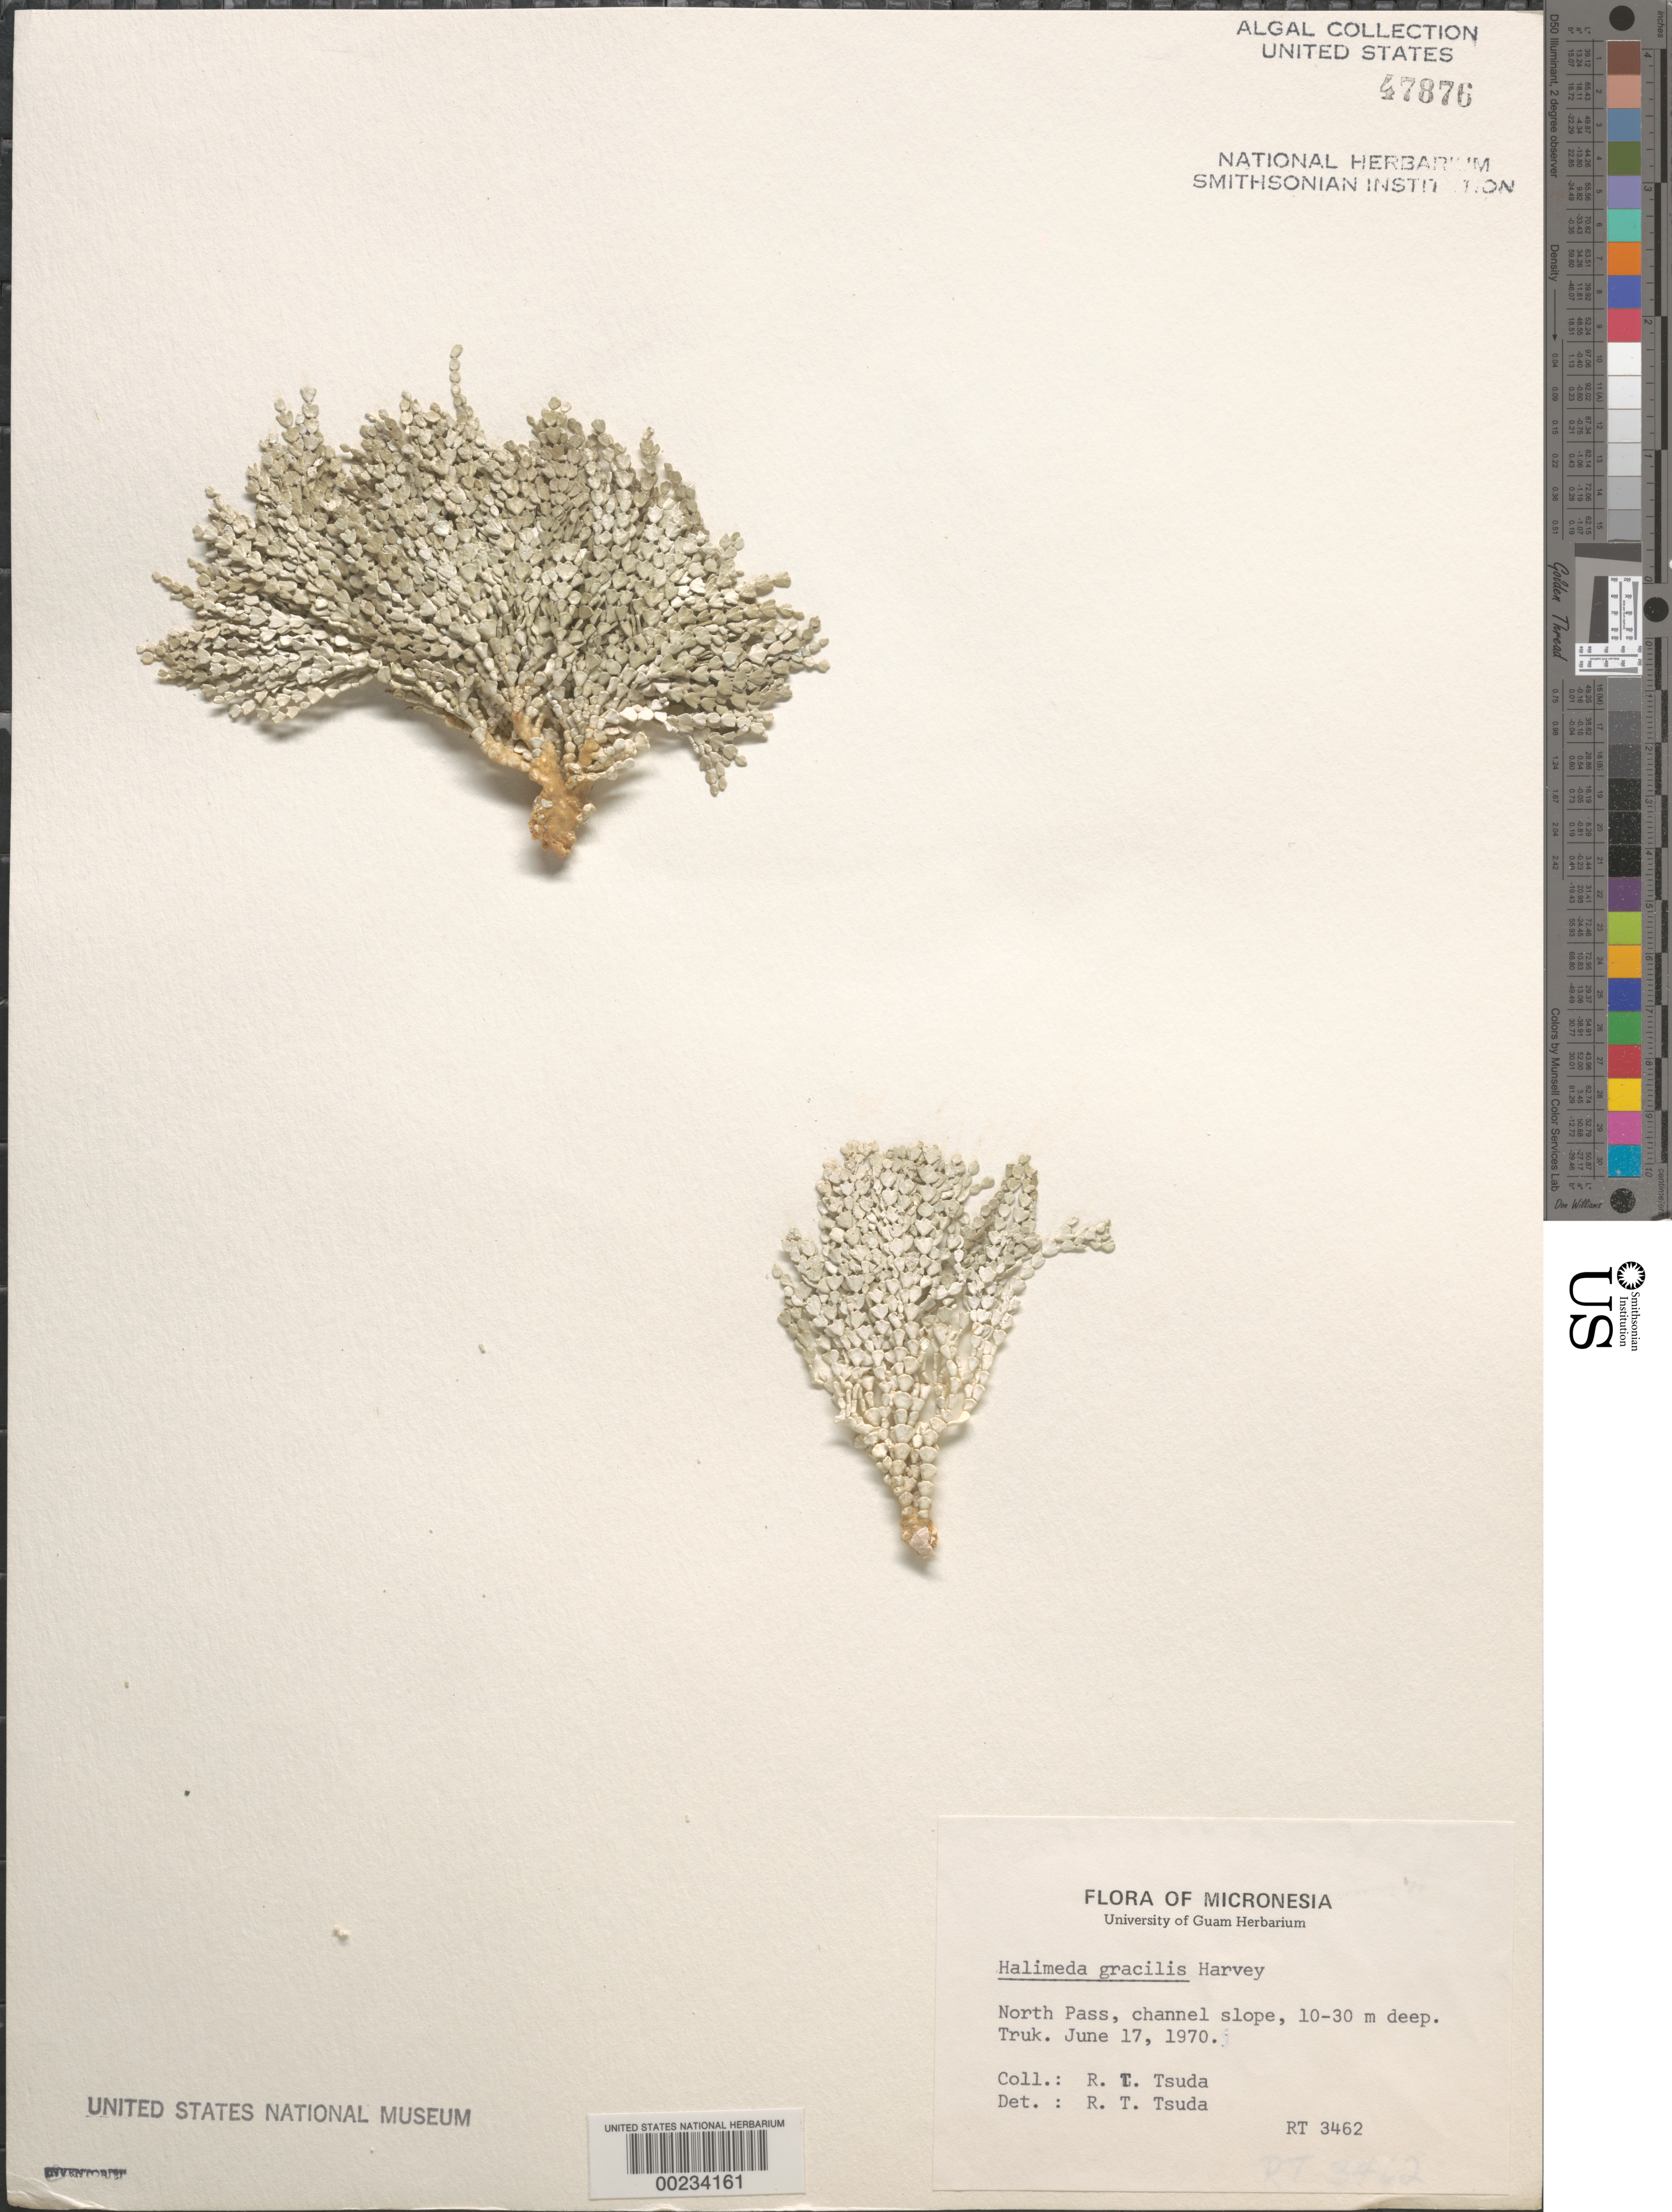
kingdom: Plantae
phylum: Chlorophyta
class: Ulvophyceae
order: Bryopsidales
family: Halimedaceae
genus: Halimeda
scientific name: Halimeda gracilis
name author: Harv. ex J. Agardh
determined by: Tsuda, R. T.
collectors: R. Tsuda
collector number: Rt 3462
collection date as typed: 17 Jun 1970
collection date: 1970-06-17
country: Micronesia, Federated States of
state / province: Truk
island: Truk (Chuuk) Is.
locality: North pass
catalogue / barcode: US 47876